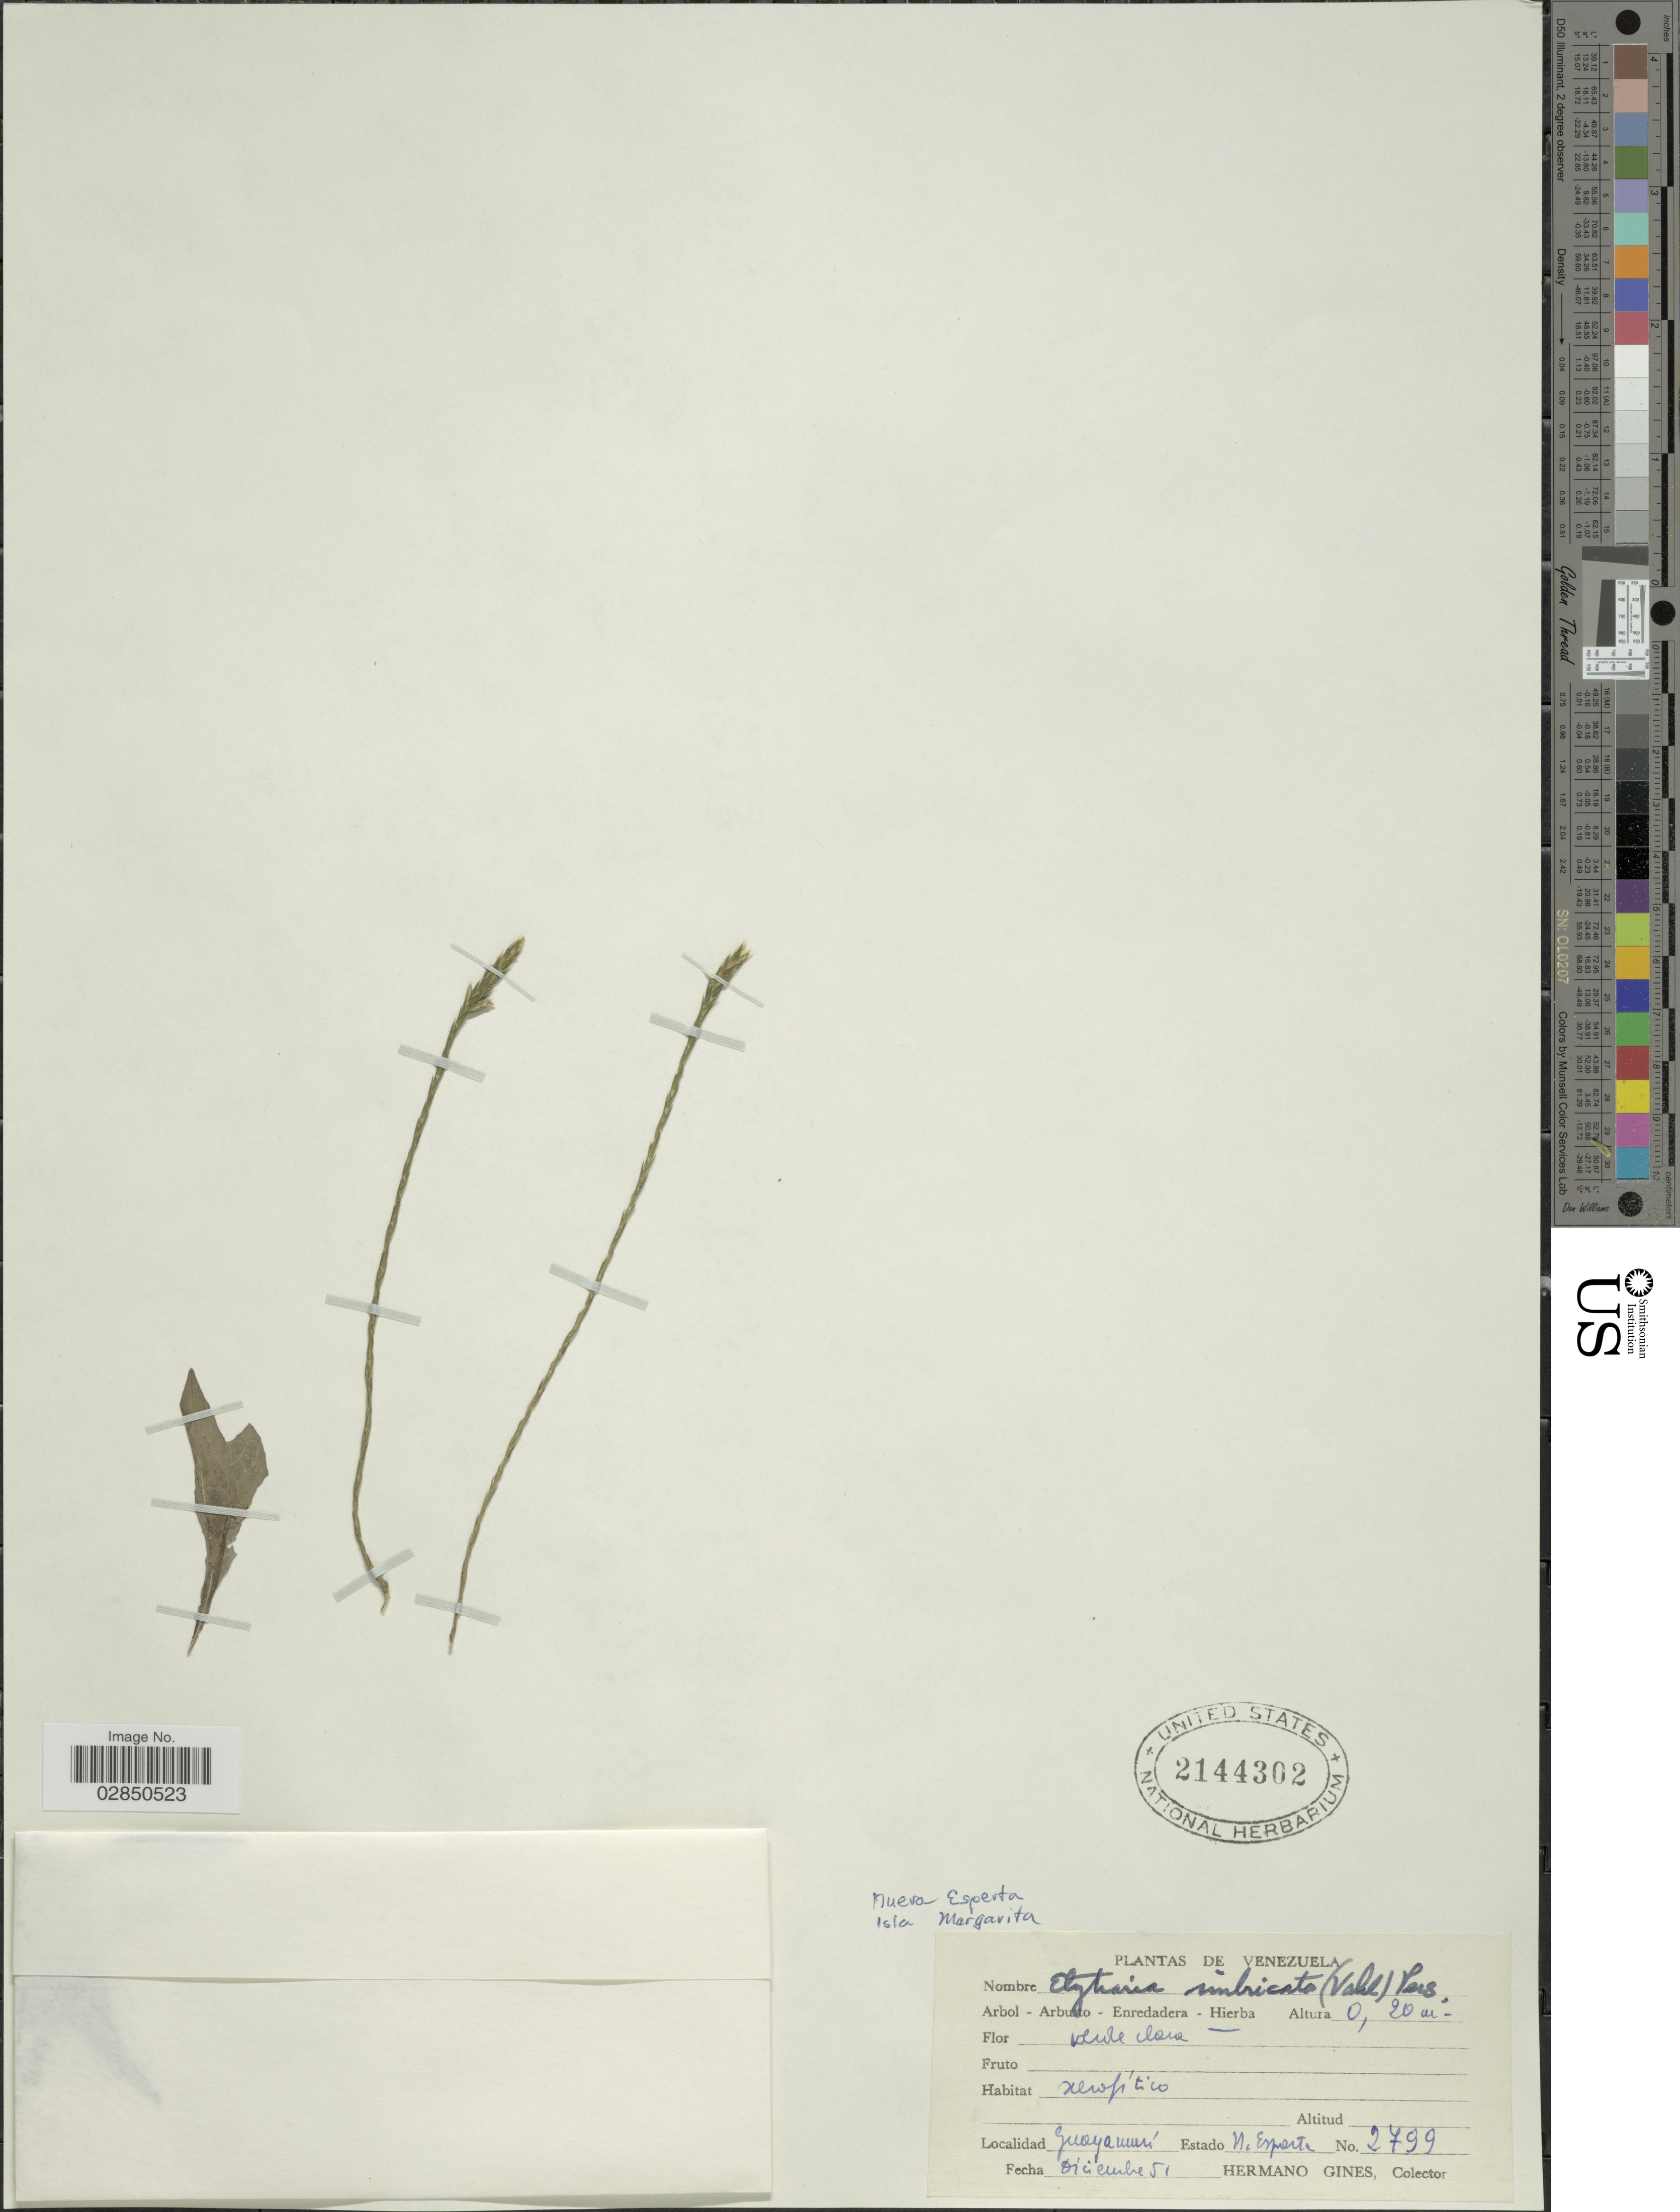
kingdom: Plantae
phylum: Tracheophyta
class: Magnoliopsida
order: Lamiales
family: Acanthaceae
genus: Elytraria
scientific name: Elytraria imbricata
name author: (Vahl) Pers.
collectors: Bro. Gines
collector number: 2799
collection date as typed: Transcribed d/m/y: /12/51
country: Venezuela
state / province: Nueva Esparta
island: Margarita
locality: Guayamasí, Estado N. Esparta. Isla Margarita.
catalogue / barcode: US 2144302